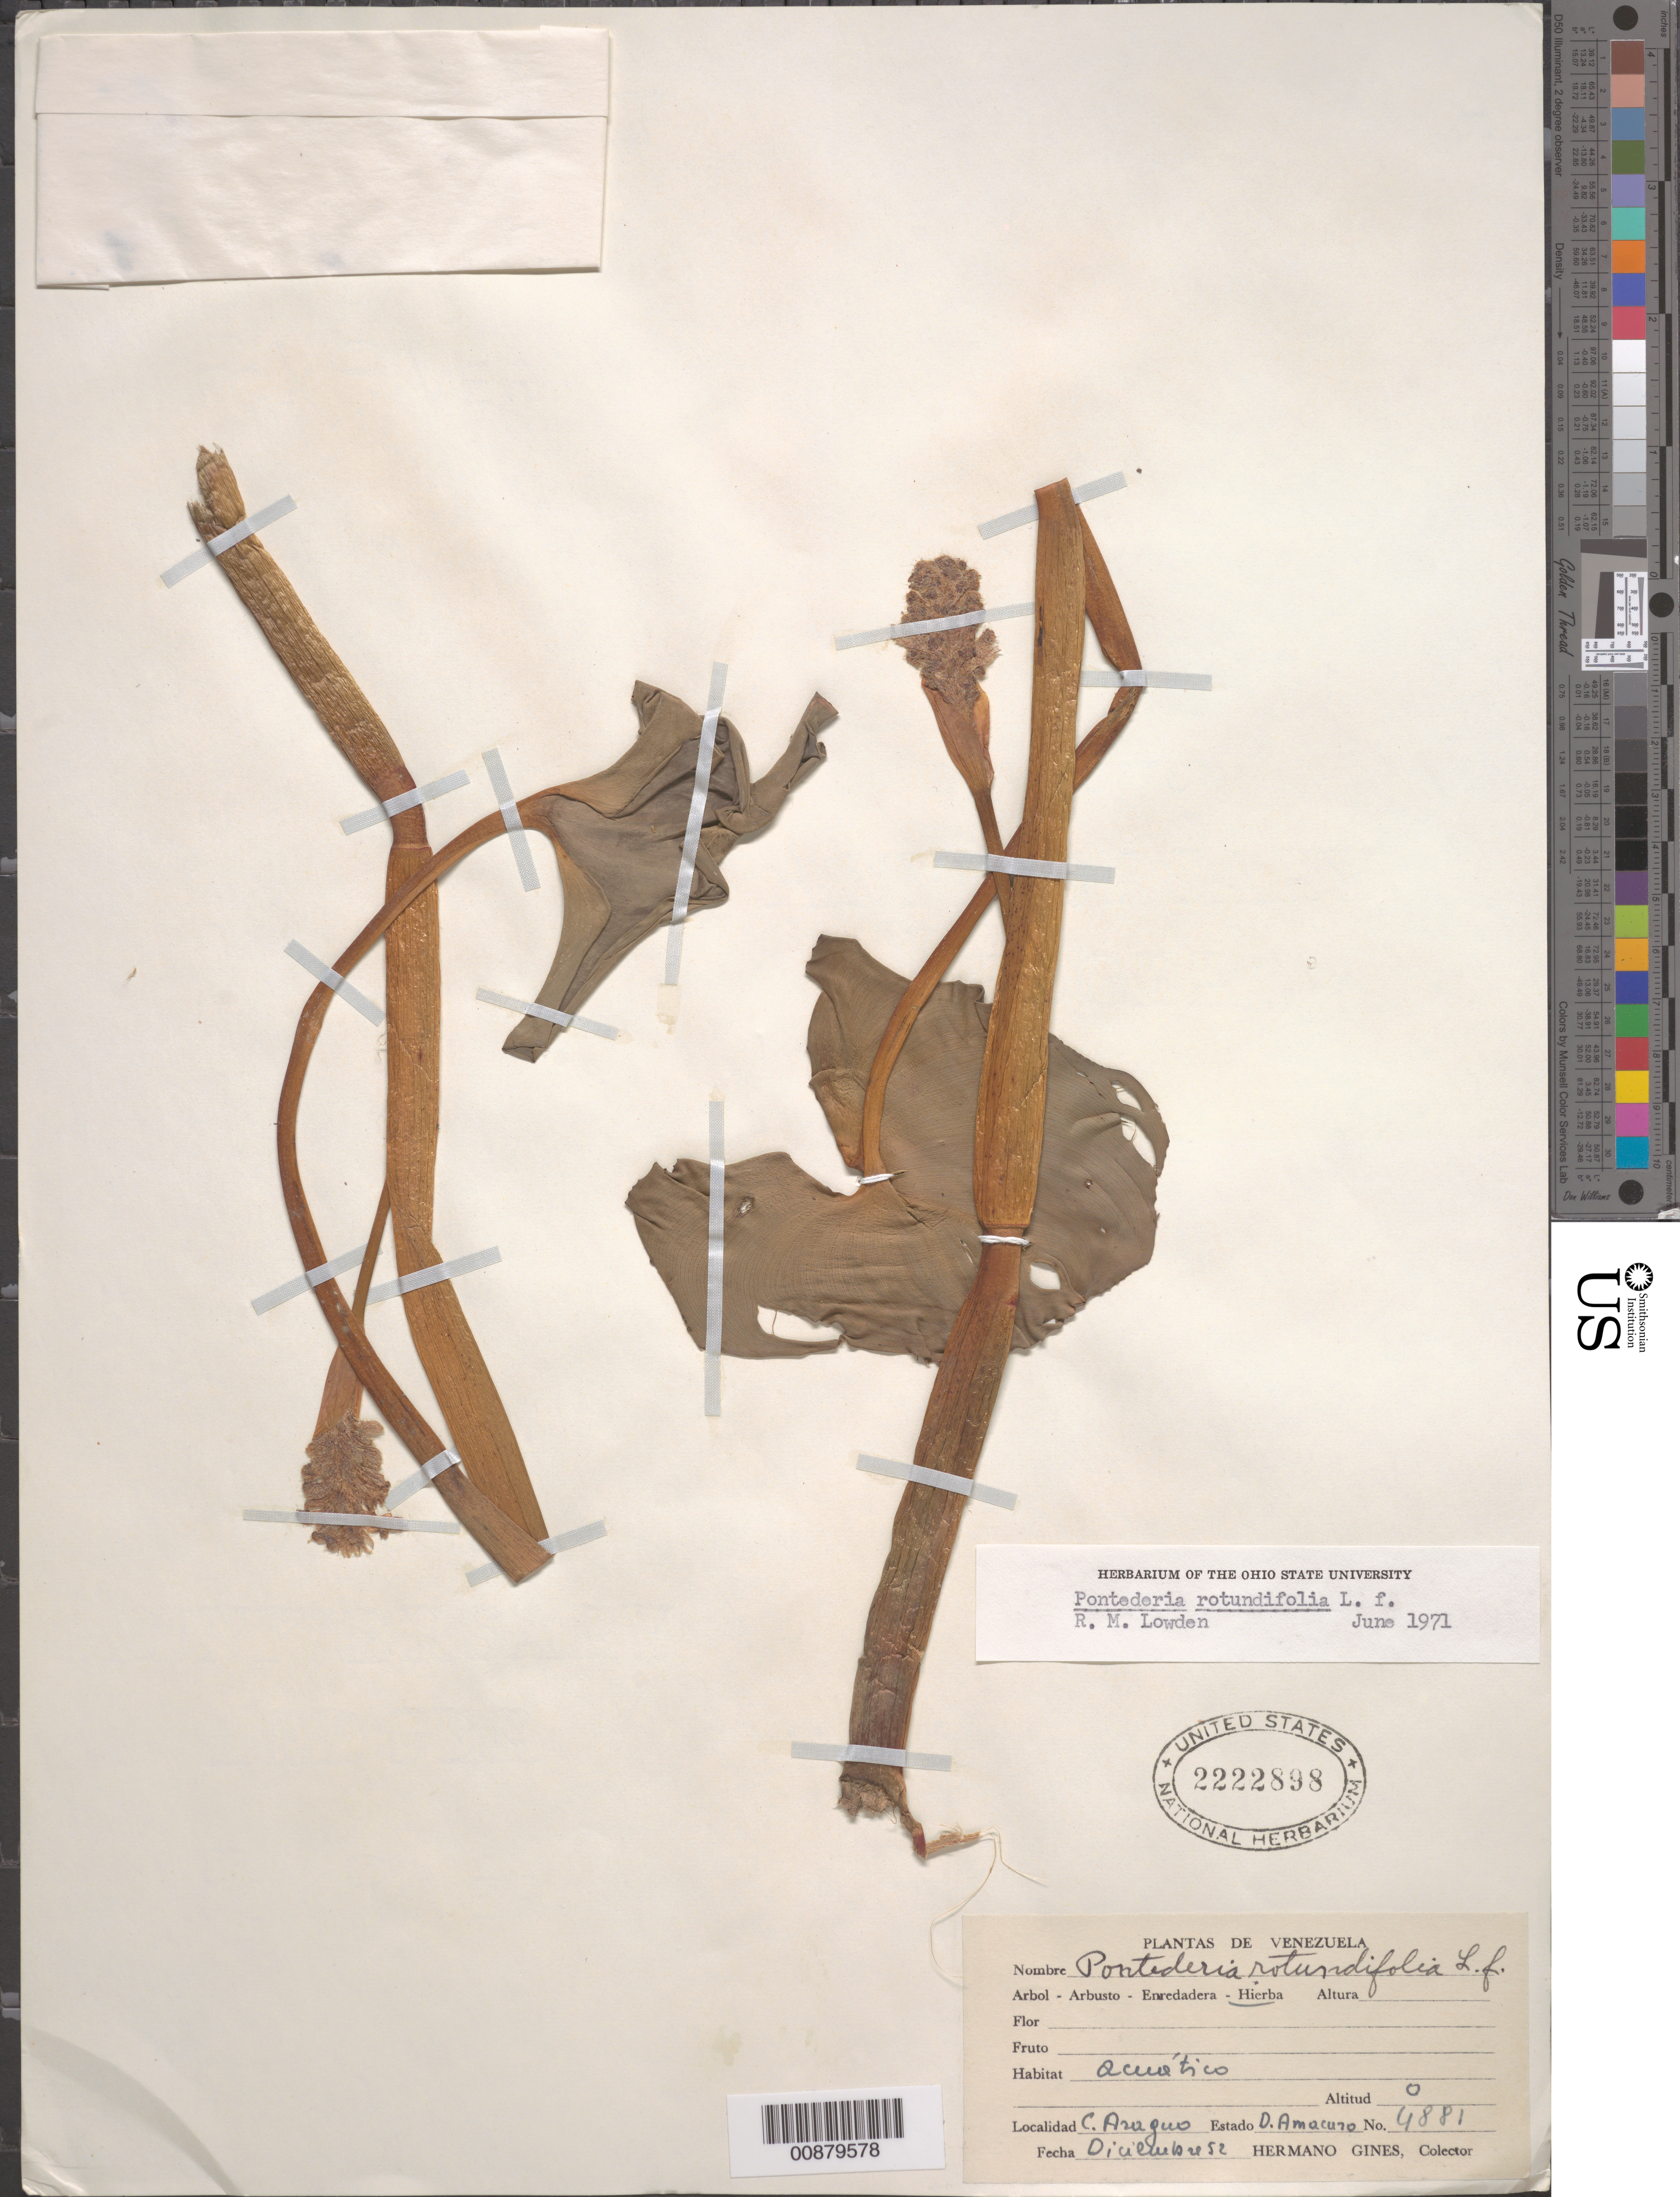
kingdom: Plantae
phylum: Tracheophyta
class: Liliopsida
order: Commelinales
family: Pontederiaceae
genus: Pontederia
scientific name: Pontederia rotundifolia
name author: L. f.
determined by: Lowden, R. M.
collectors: H. Gines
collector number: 4881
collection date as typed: Dec-52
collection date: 1952-12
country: Venezuela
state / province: Delta Amacuro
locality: Caño Araguao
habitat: Aquatico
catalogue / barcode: US 2222898